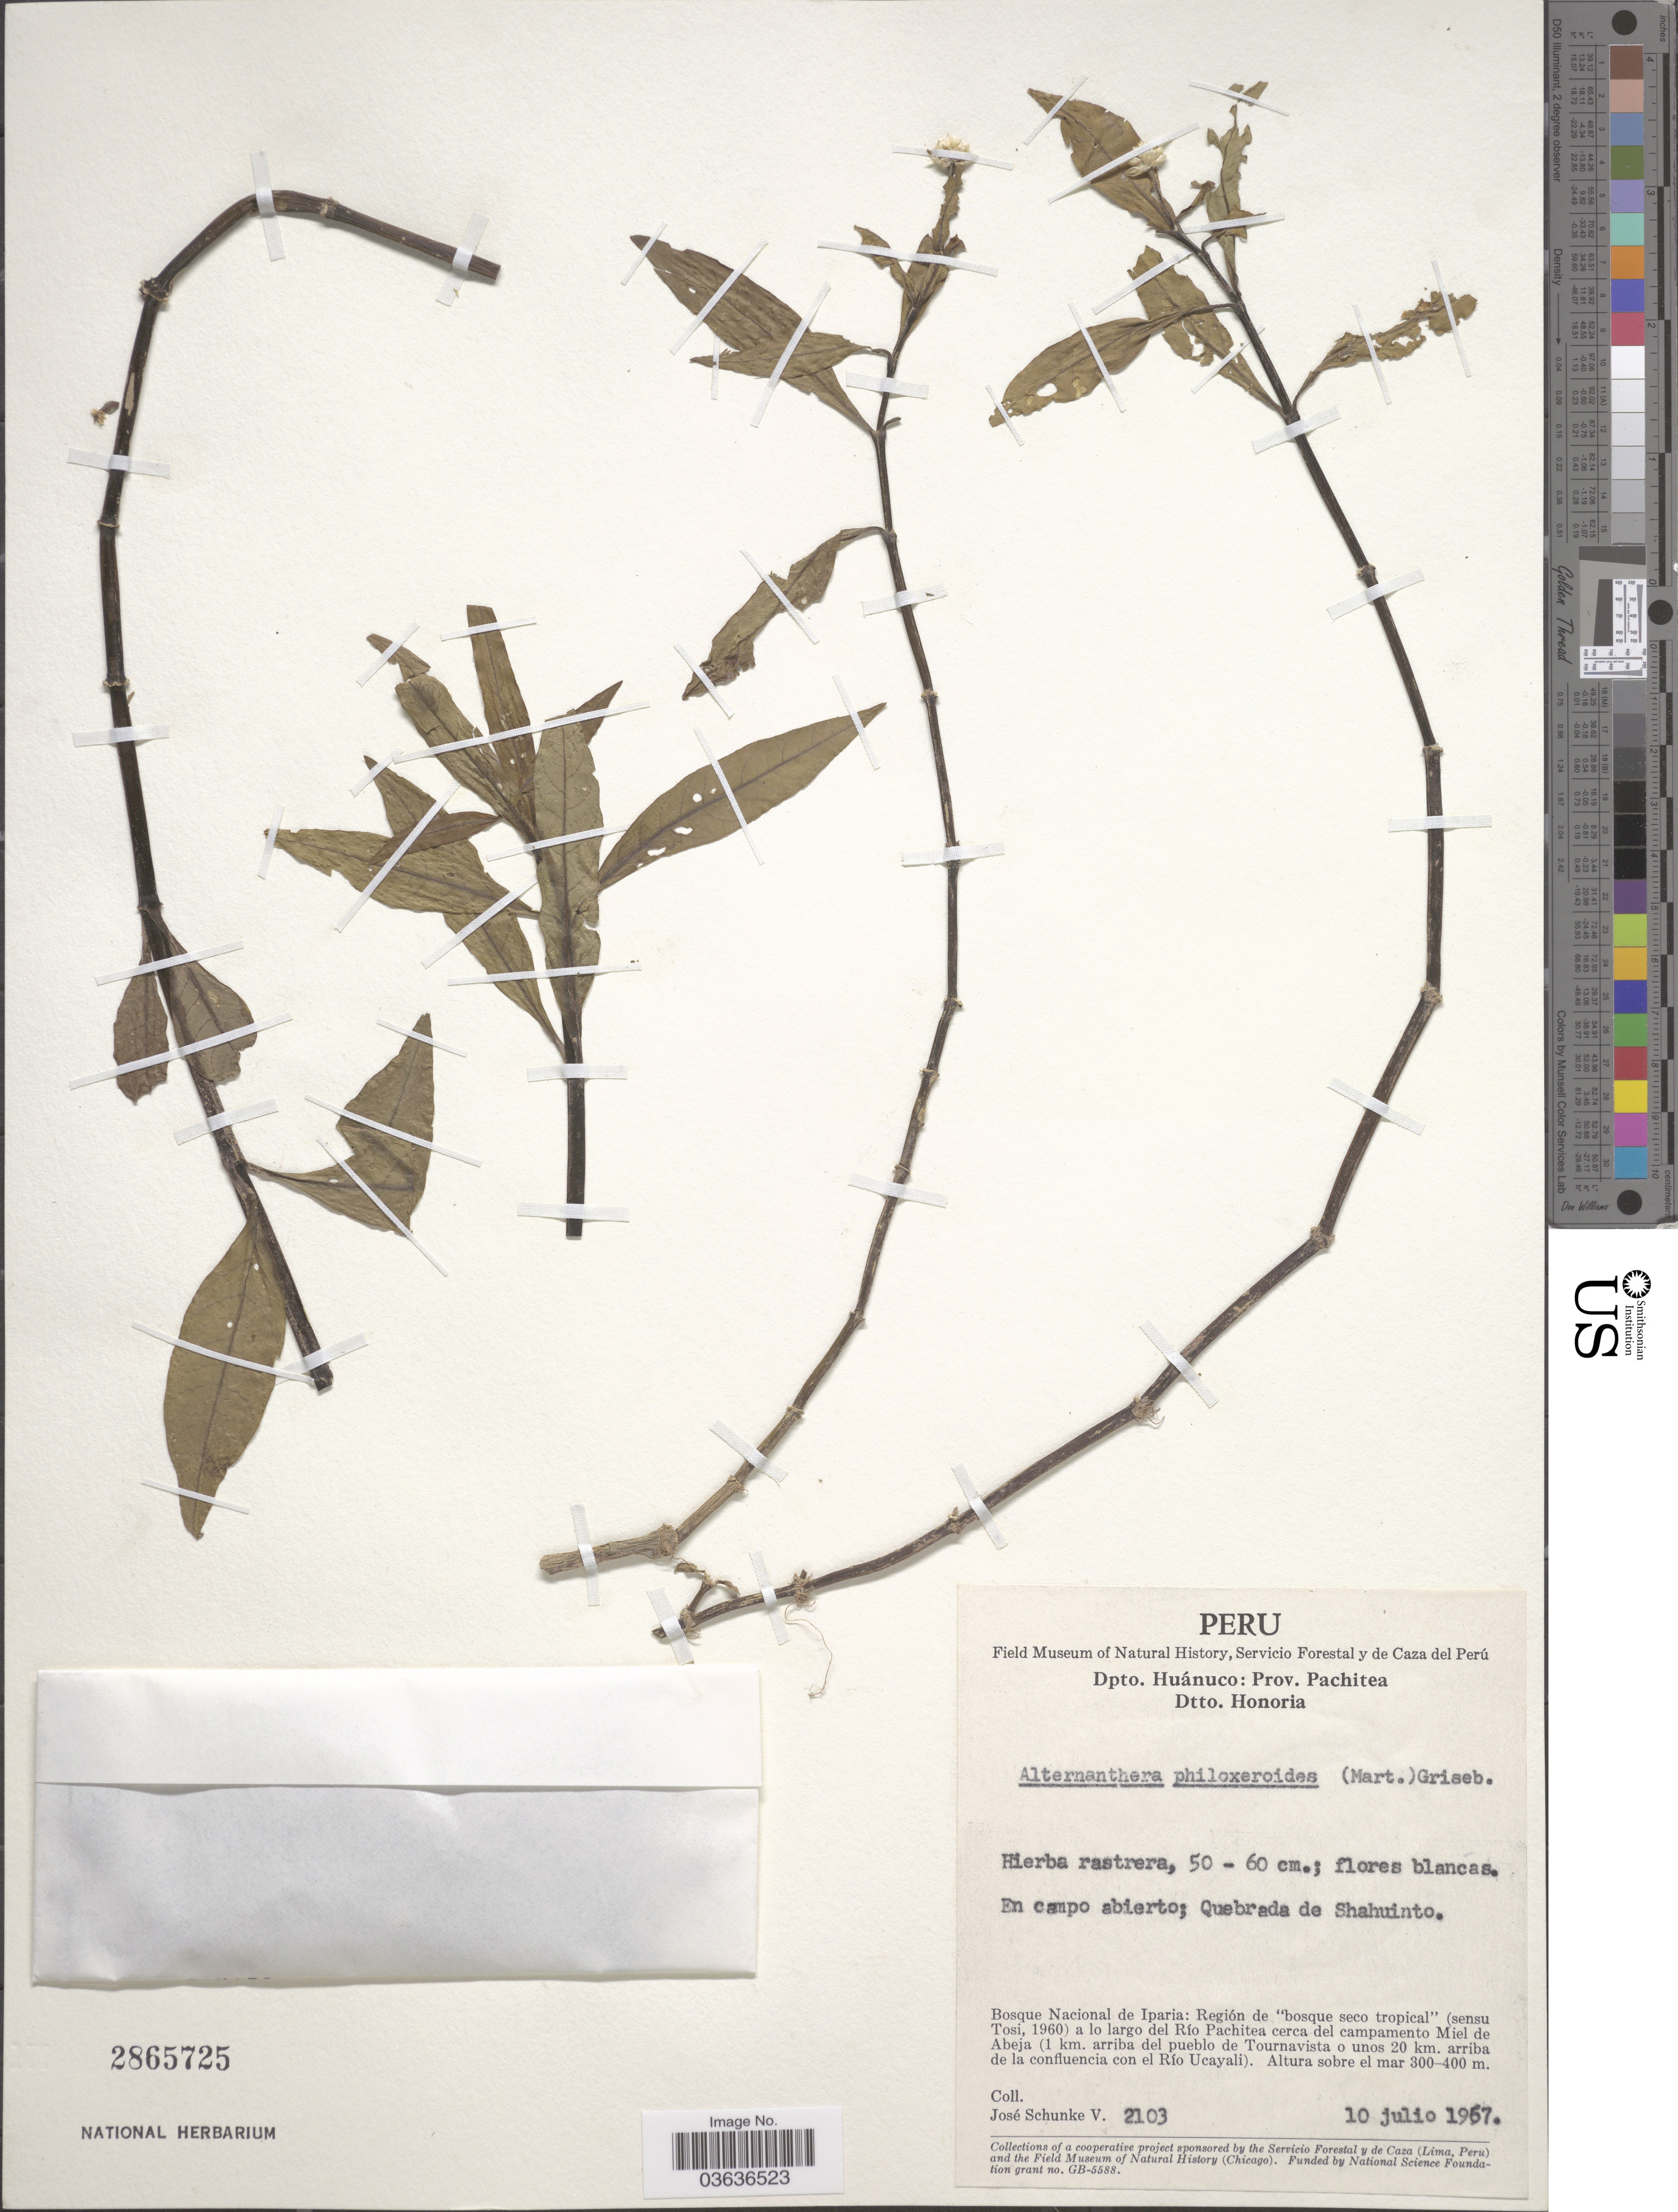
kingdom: Plantae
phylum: Tracheophyta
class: Magnoliopsida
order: Caryophyllales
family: Amaranthaceae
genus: Alternanthera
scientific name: Alternanthera philoxeroides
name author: (Mart.) Griseb.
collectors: J. Schunke Vigo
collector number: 2103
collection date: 1967-07-10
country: Peru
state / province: Huánuco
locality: Dpto. Huánuco: Prov. Pachitea. Dtto. Honoria. Quebrada de Shahuinto. Bosque Nacional de Iparia: Región de "bosque seco tropical" a lo largo del Río Pachitea cerca del campamento Miel de Abeja (1 km. arriba del pueblo de Tournavista o unos 20 km. arriba de la confluencia con el Río Ucayali).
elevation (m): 300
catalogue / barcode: US 2865725